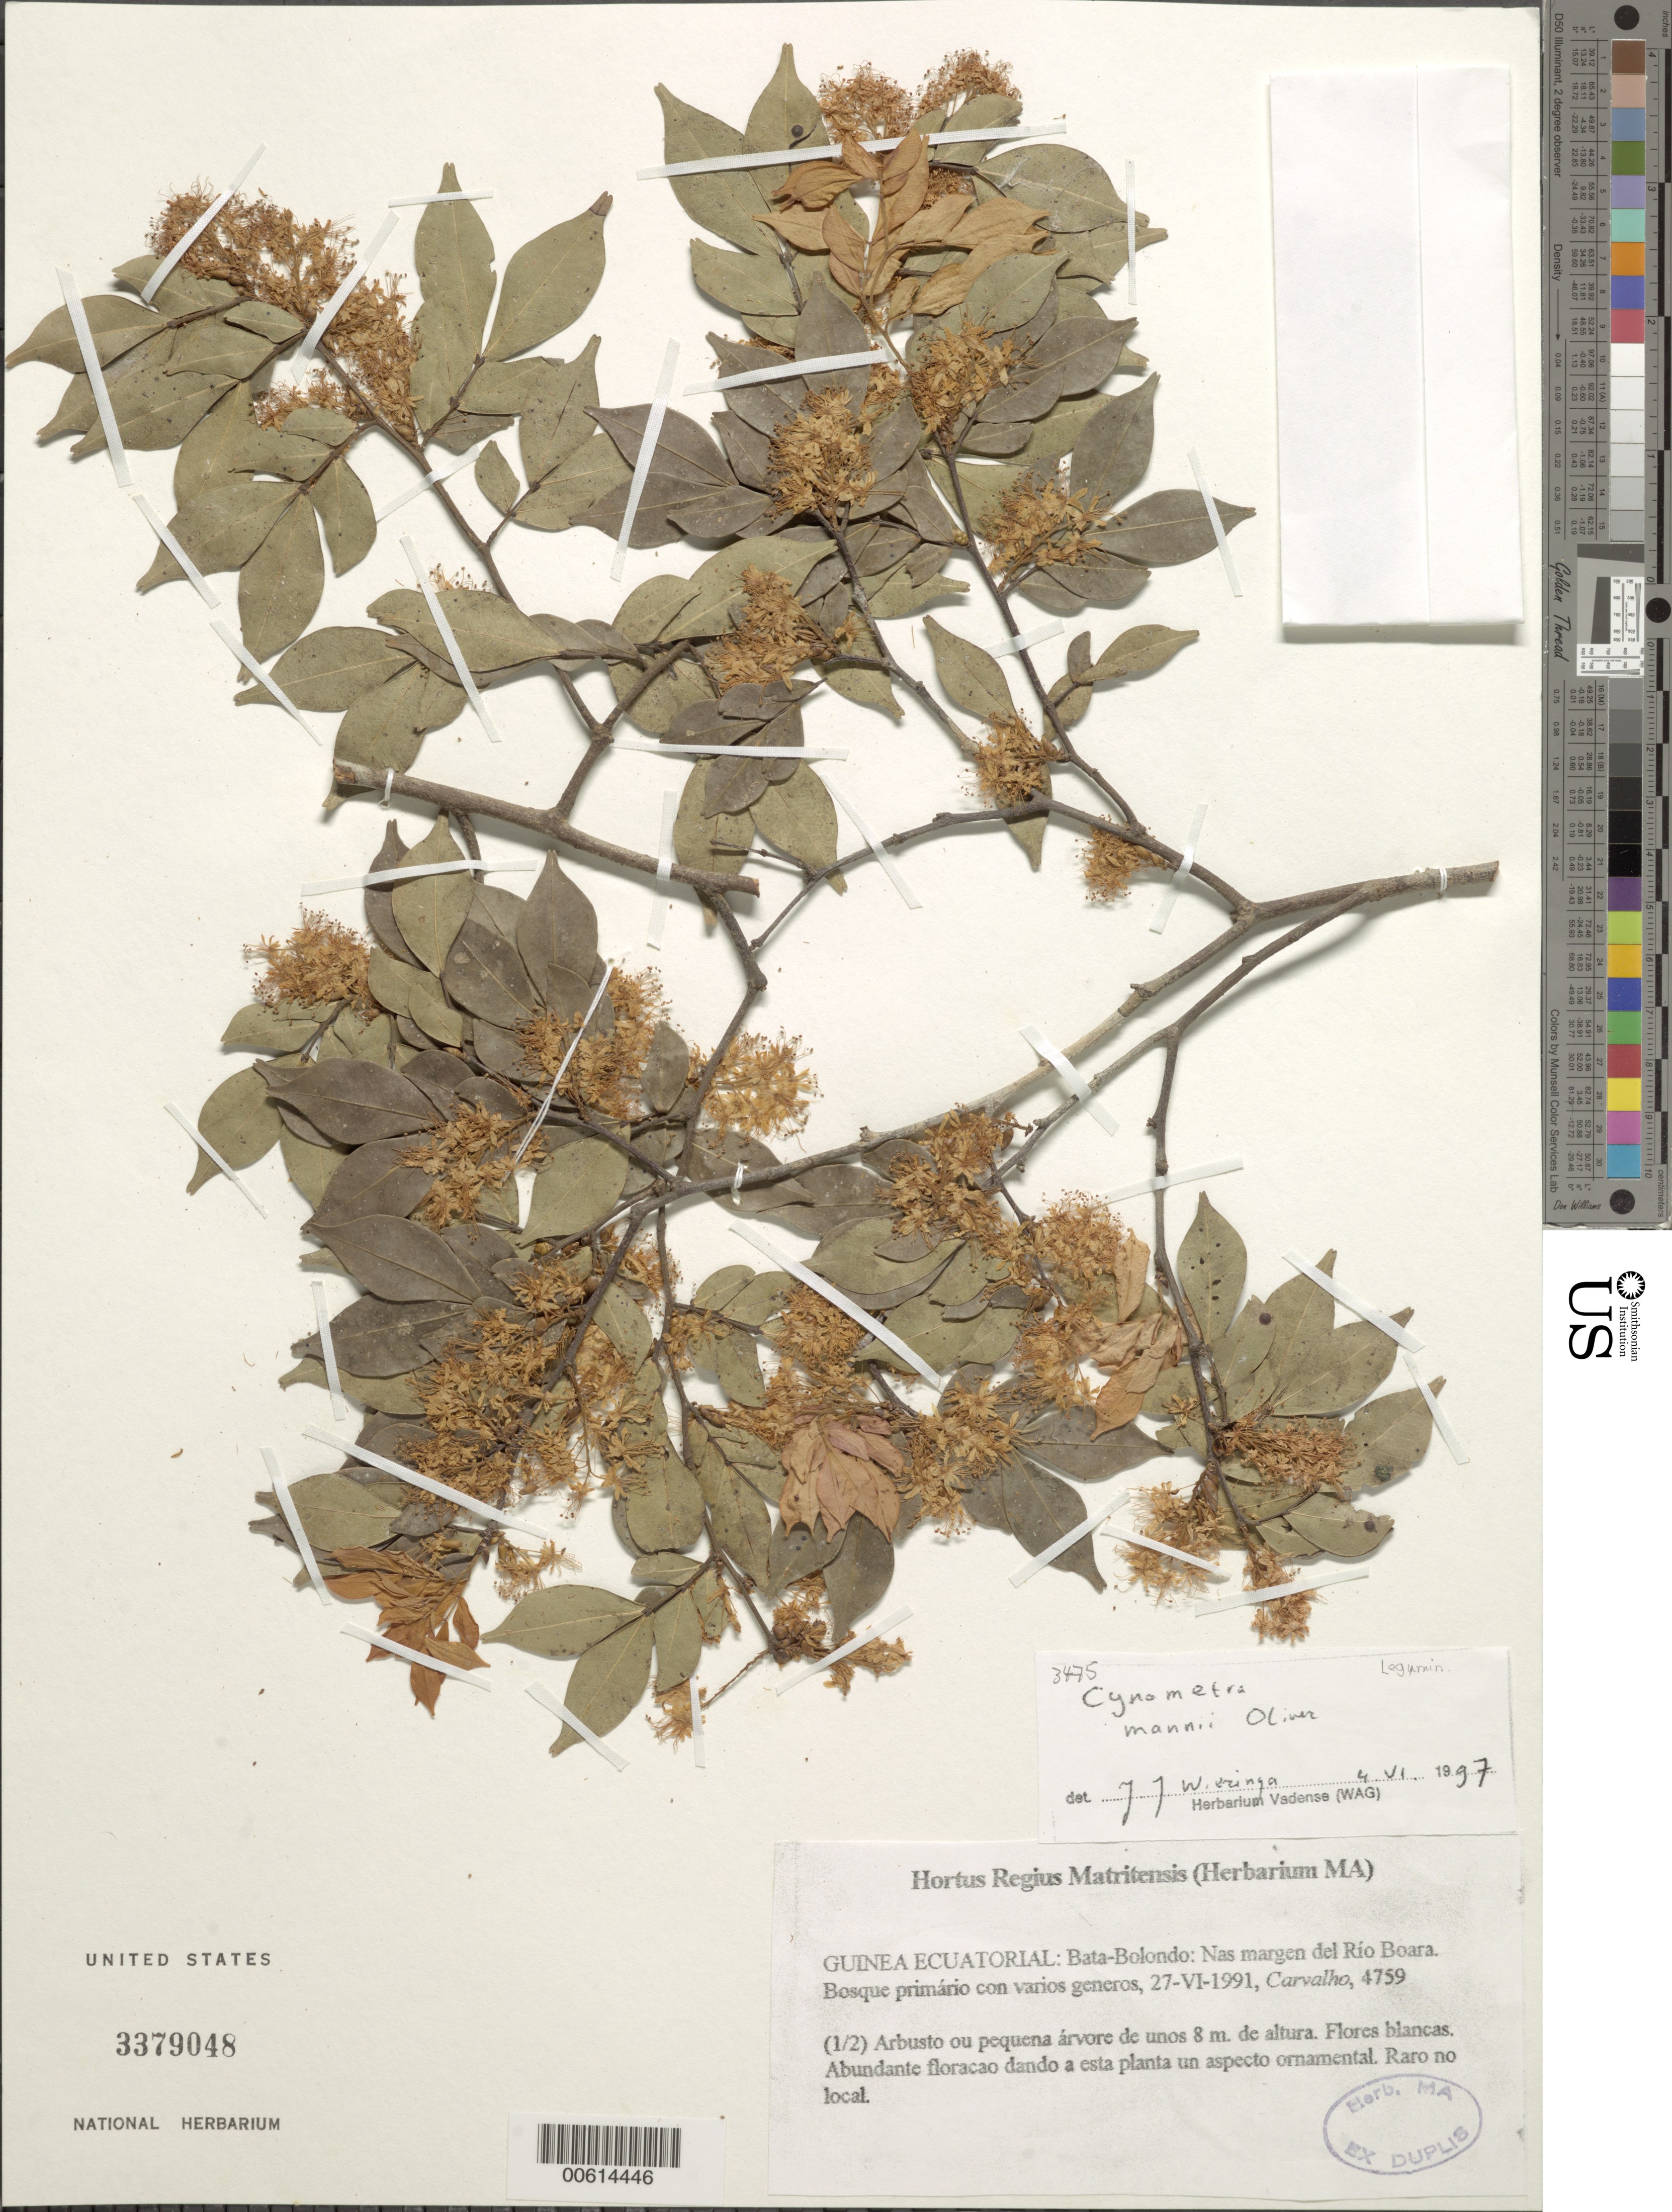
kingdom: Plantae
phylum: Tracheophyta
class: Magnoliopsida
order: Fabales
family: Fabaceae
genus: Cynometra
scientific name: Cynometra mannii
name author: Oliv.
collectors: Carvalho, --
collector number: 4759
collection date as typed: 27 Jun 1991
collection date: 1991-06-27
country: Equatorial Guinea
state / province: Litoral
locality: Bata-Bolondo, Rio Borara [= Río Boara?; former Province of Río Muni (Mbini).]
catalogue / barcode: US 3379048